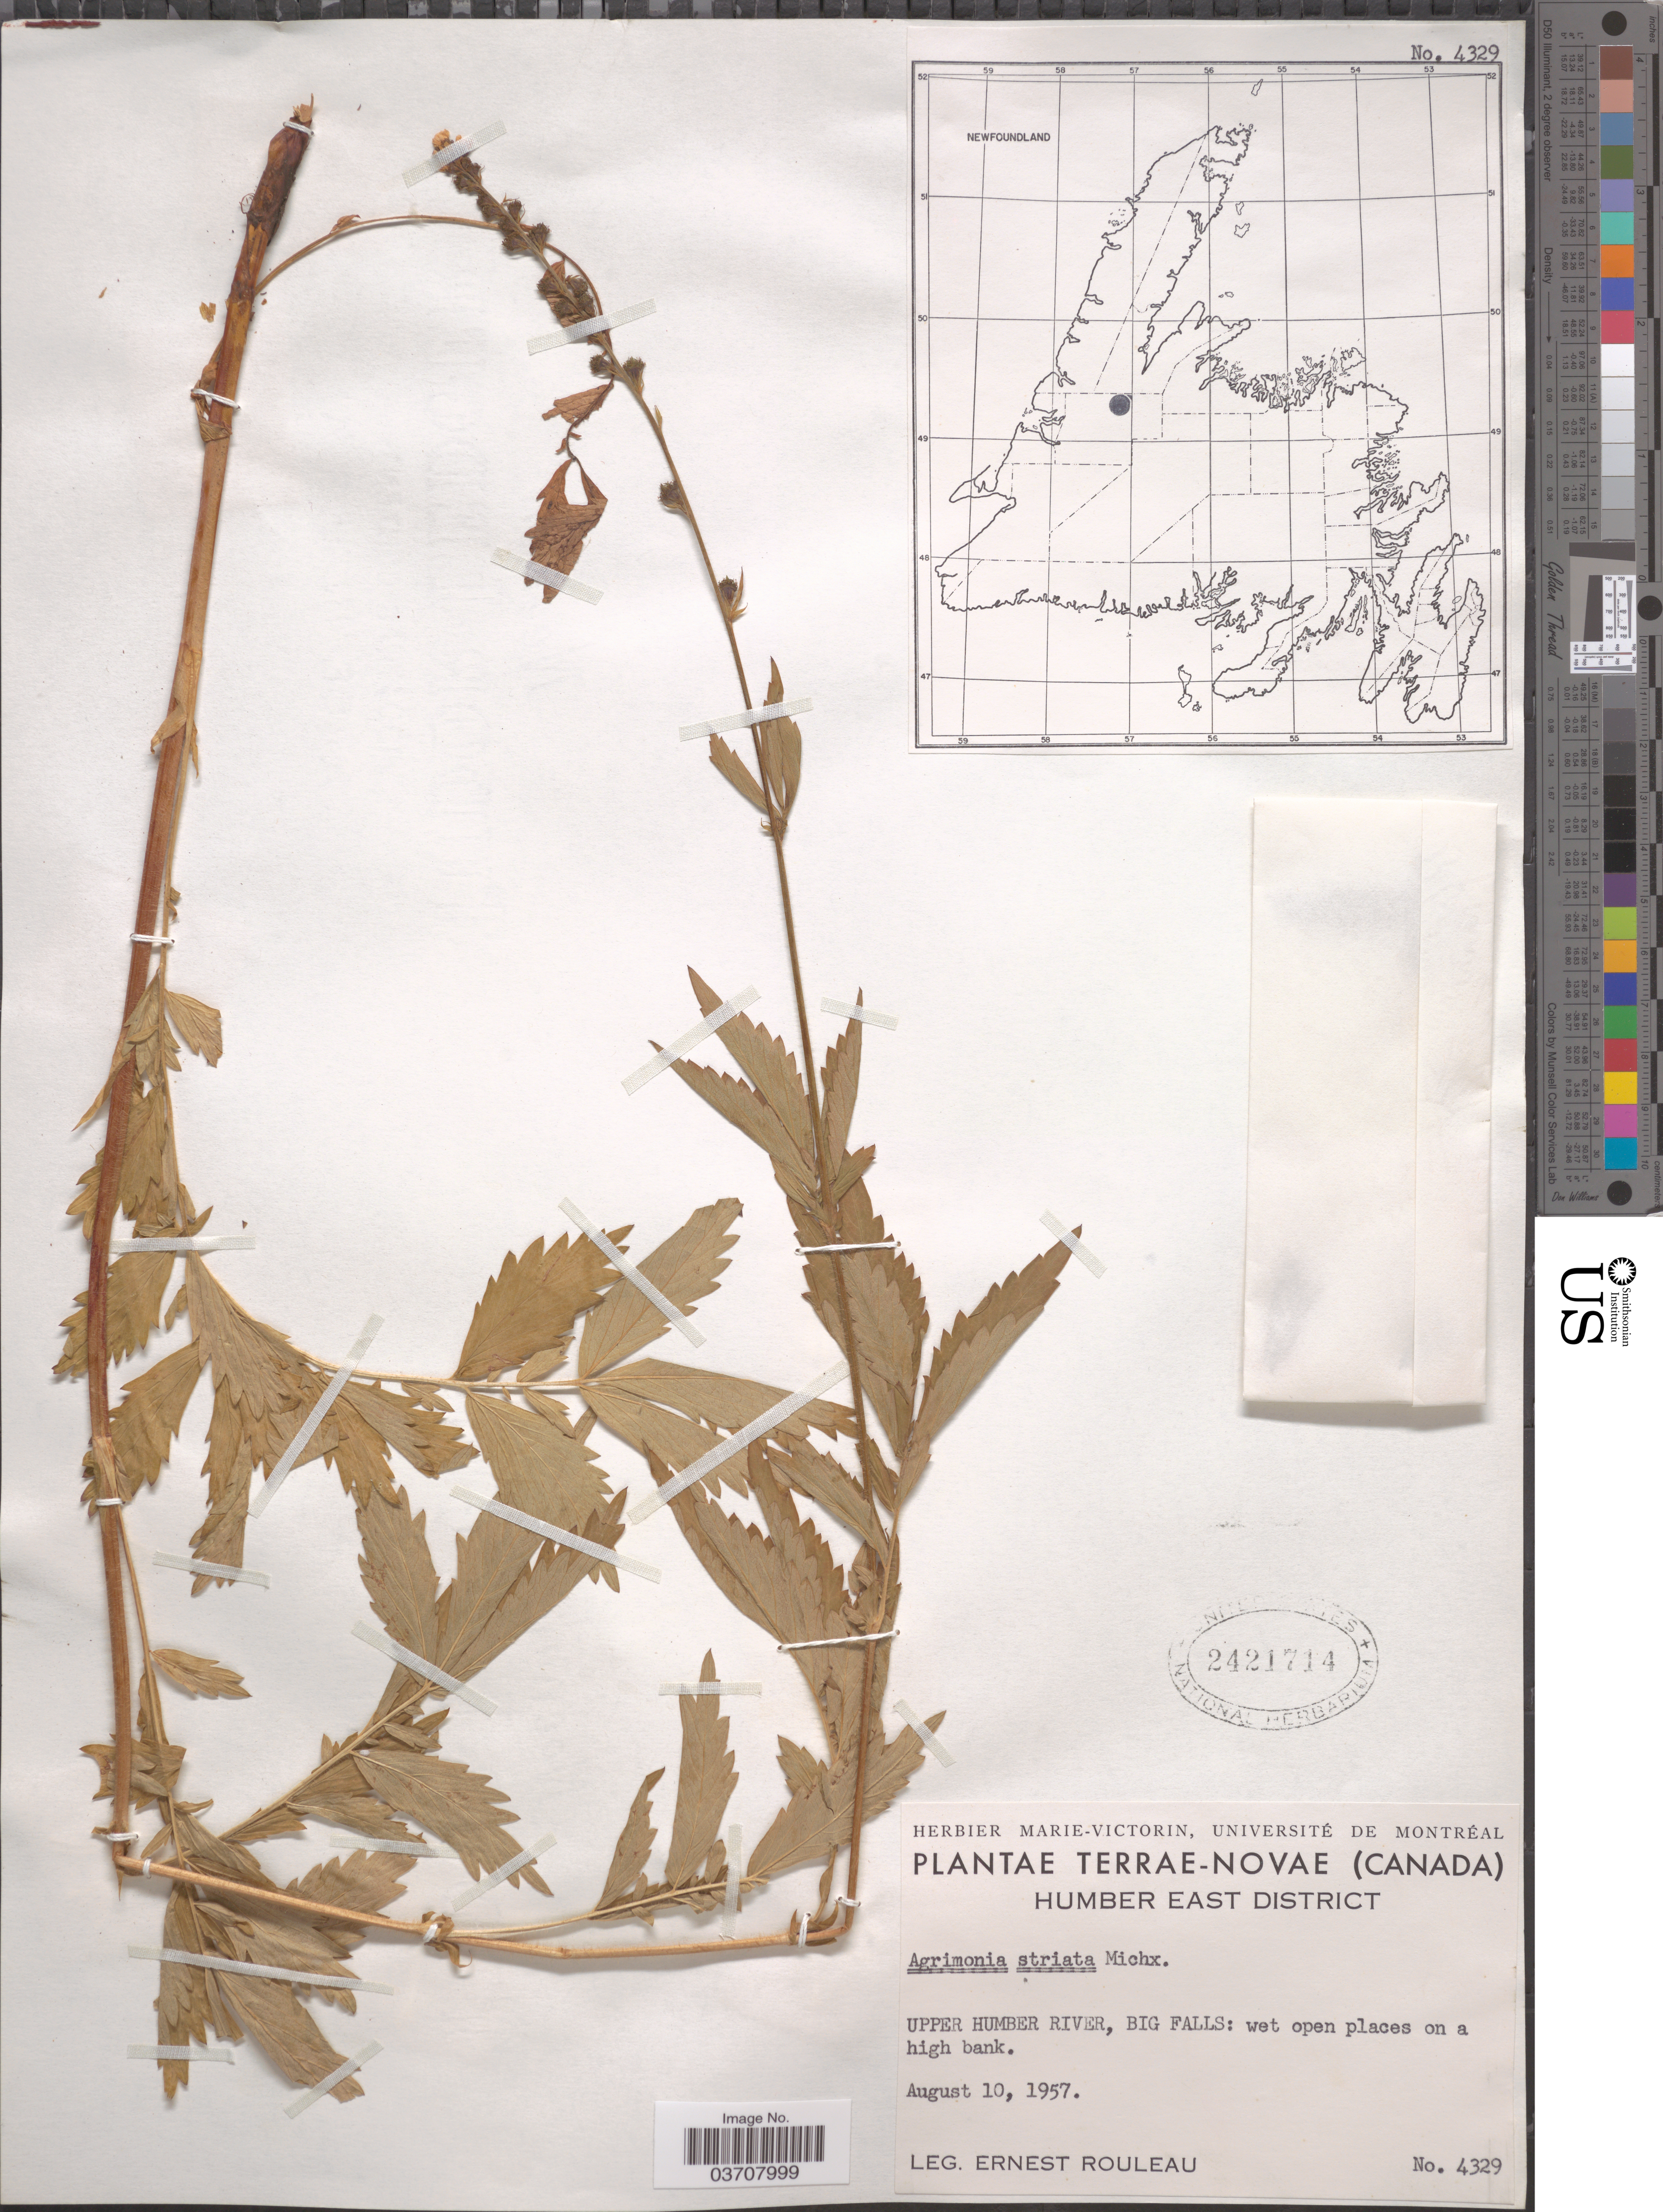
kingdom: Plantae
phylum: Tracheophyta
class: Magnoliopsida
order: Rosales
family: Rosaceae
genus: Agrimonia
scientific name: Agrimonia striata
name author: Michx.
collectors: J. Rouleau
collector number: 4329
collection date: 1957-08-10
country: Canada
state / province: Newfoundland and Labrador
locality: Terrae-Novae. Humber East District. Upper Humber River, Big Falls.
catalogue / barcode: US 2421714